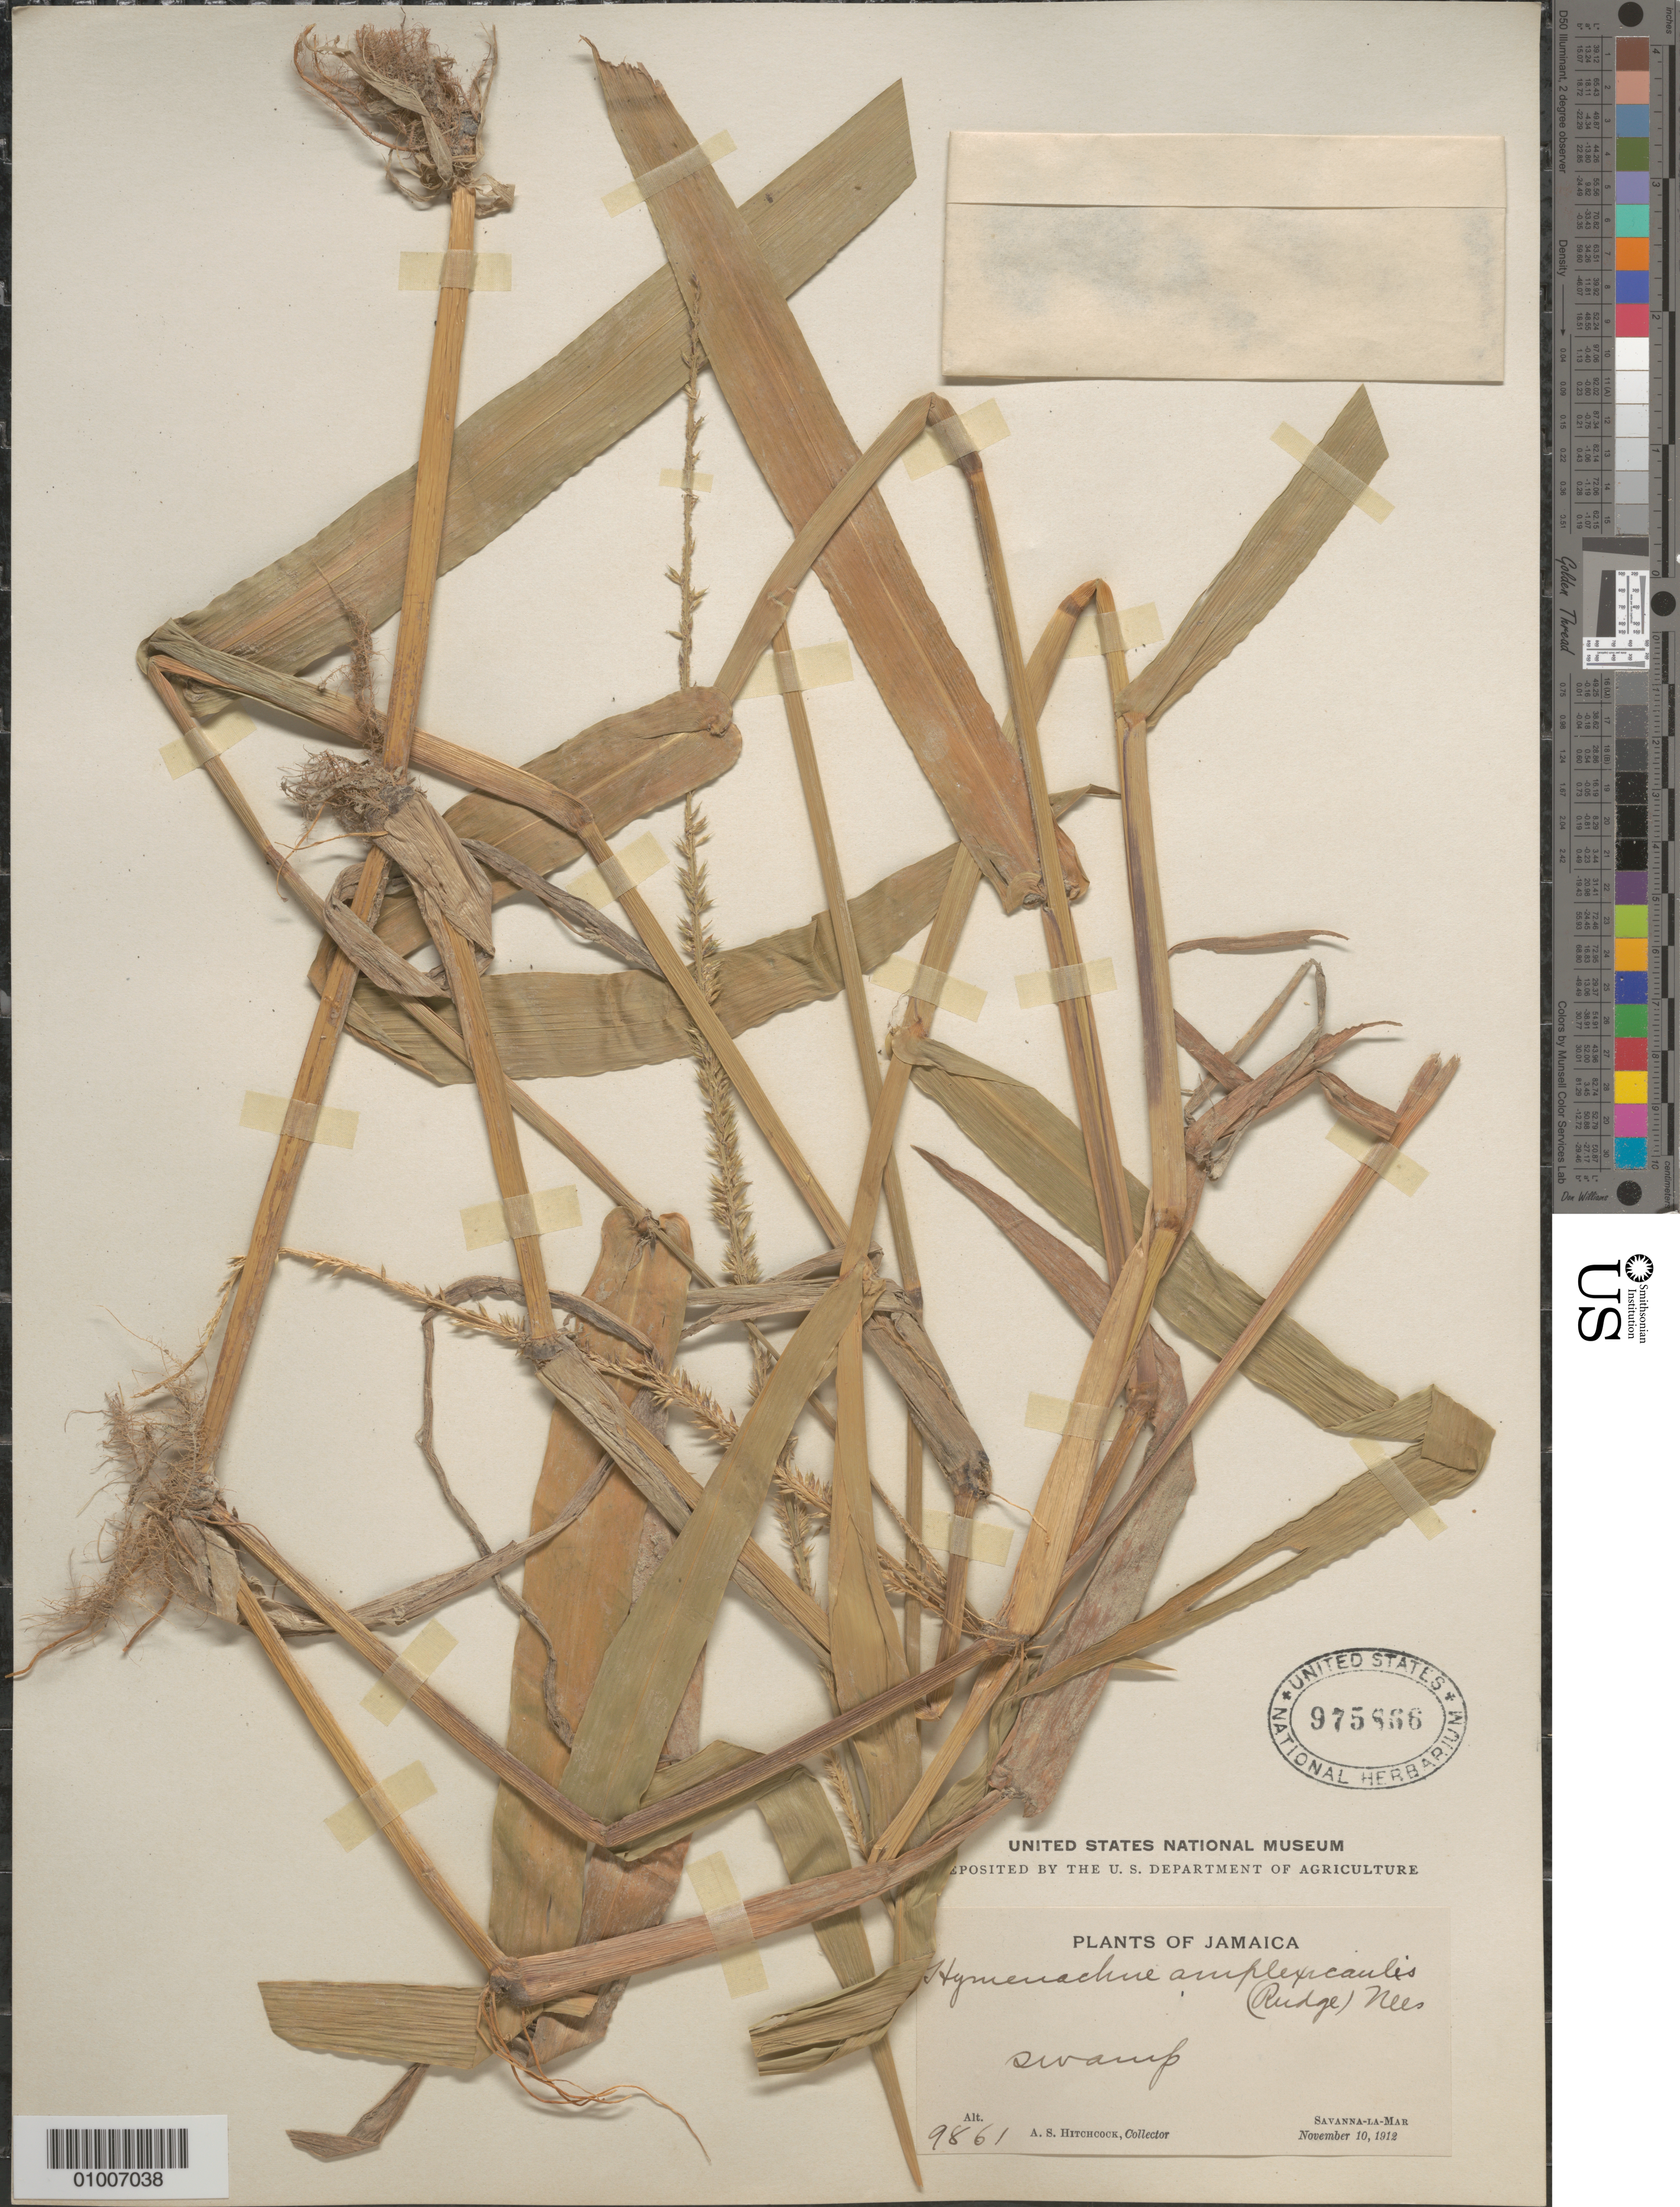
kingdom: Plantae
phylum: Tracheophyta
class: Liliopsida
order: Poales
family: Poaceae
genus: Hymenachne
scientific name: Hymenachne amplexicaulis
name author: (Rudge) Nees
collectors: A. S. Hitchcock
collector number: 9861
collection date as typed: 10 Nov 1912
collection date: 1912-11-10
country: Jamaica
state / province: Westmoreland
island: Jamaica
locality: Savanna-la-Mar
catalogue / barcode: US 975886